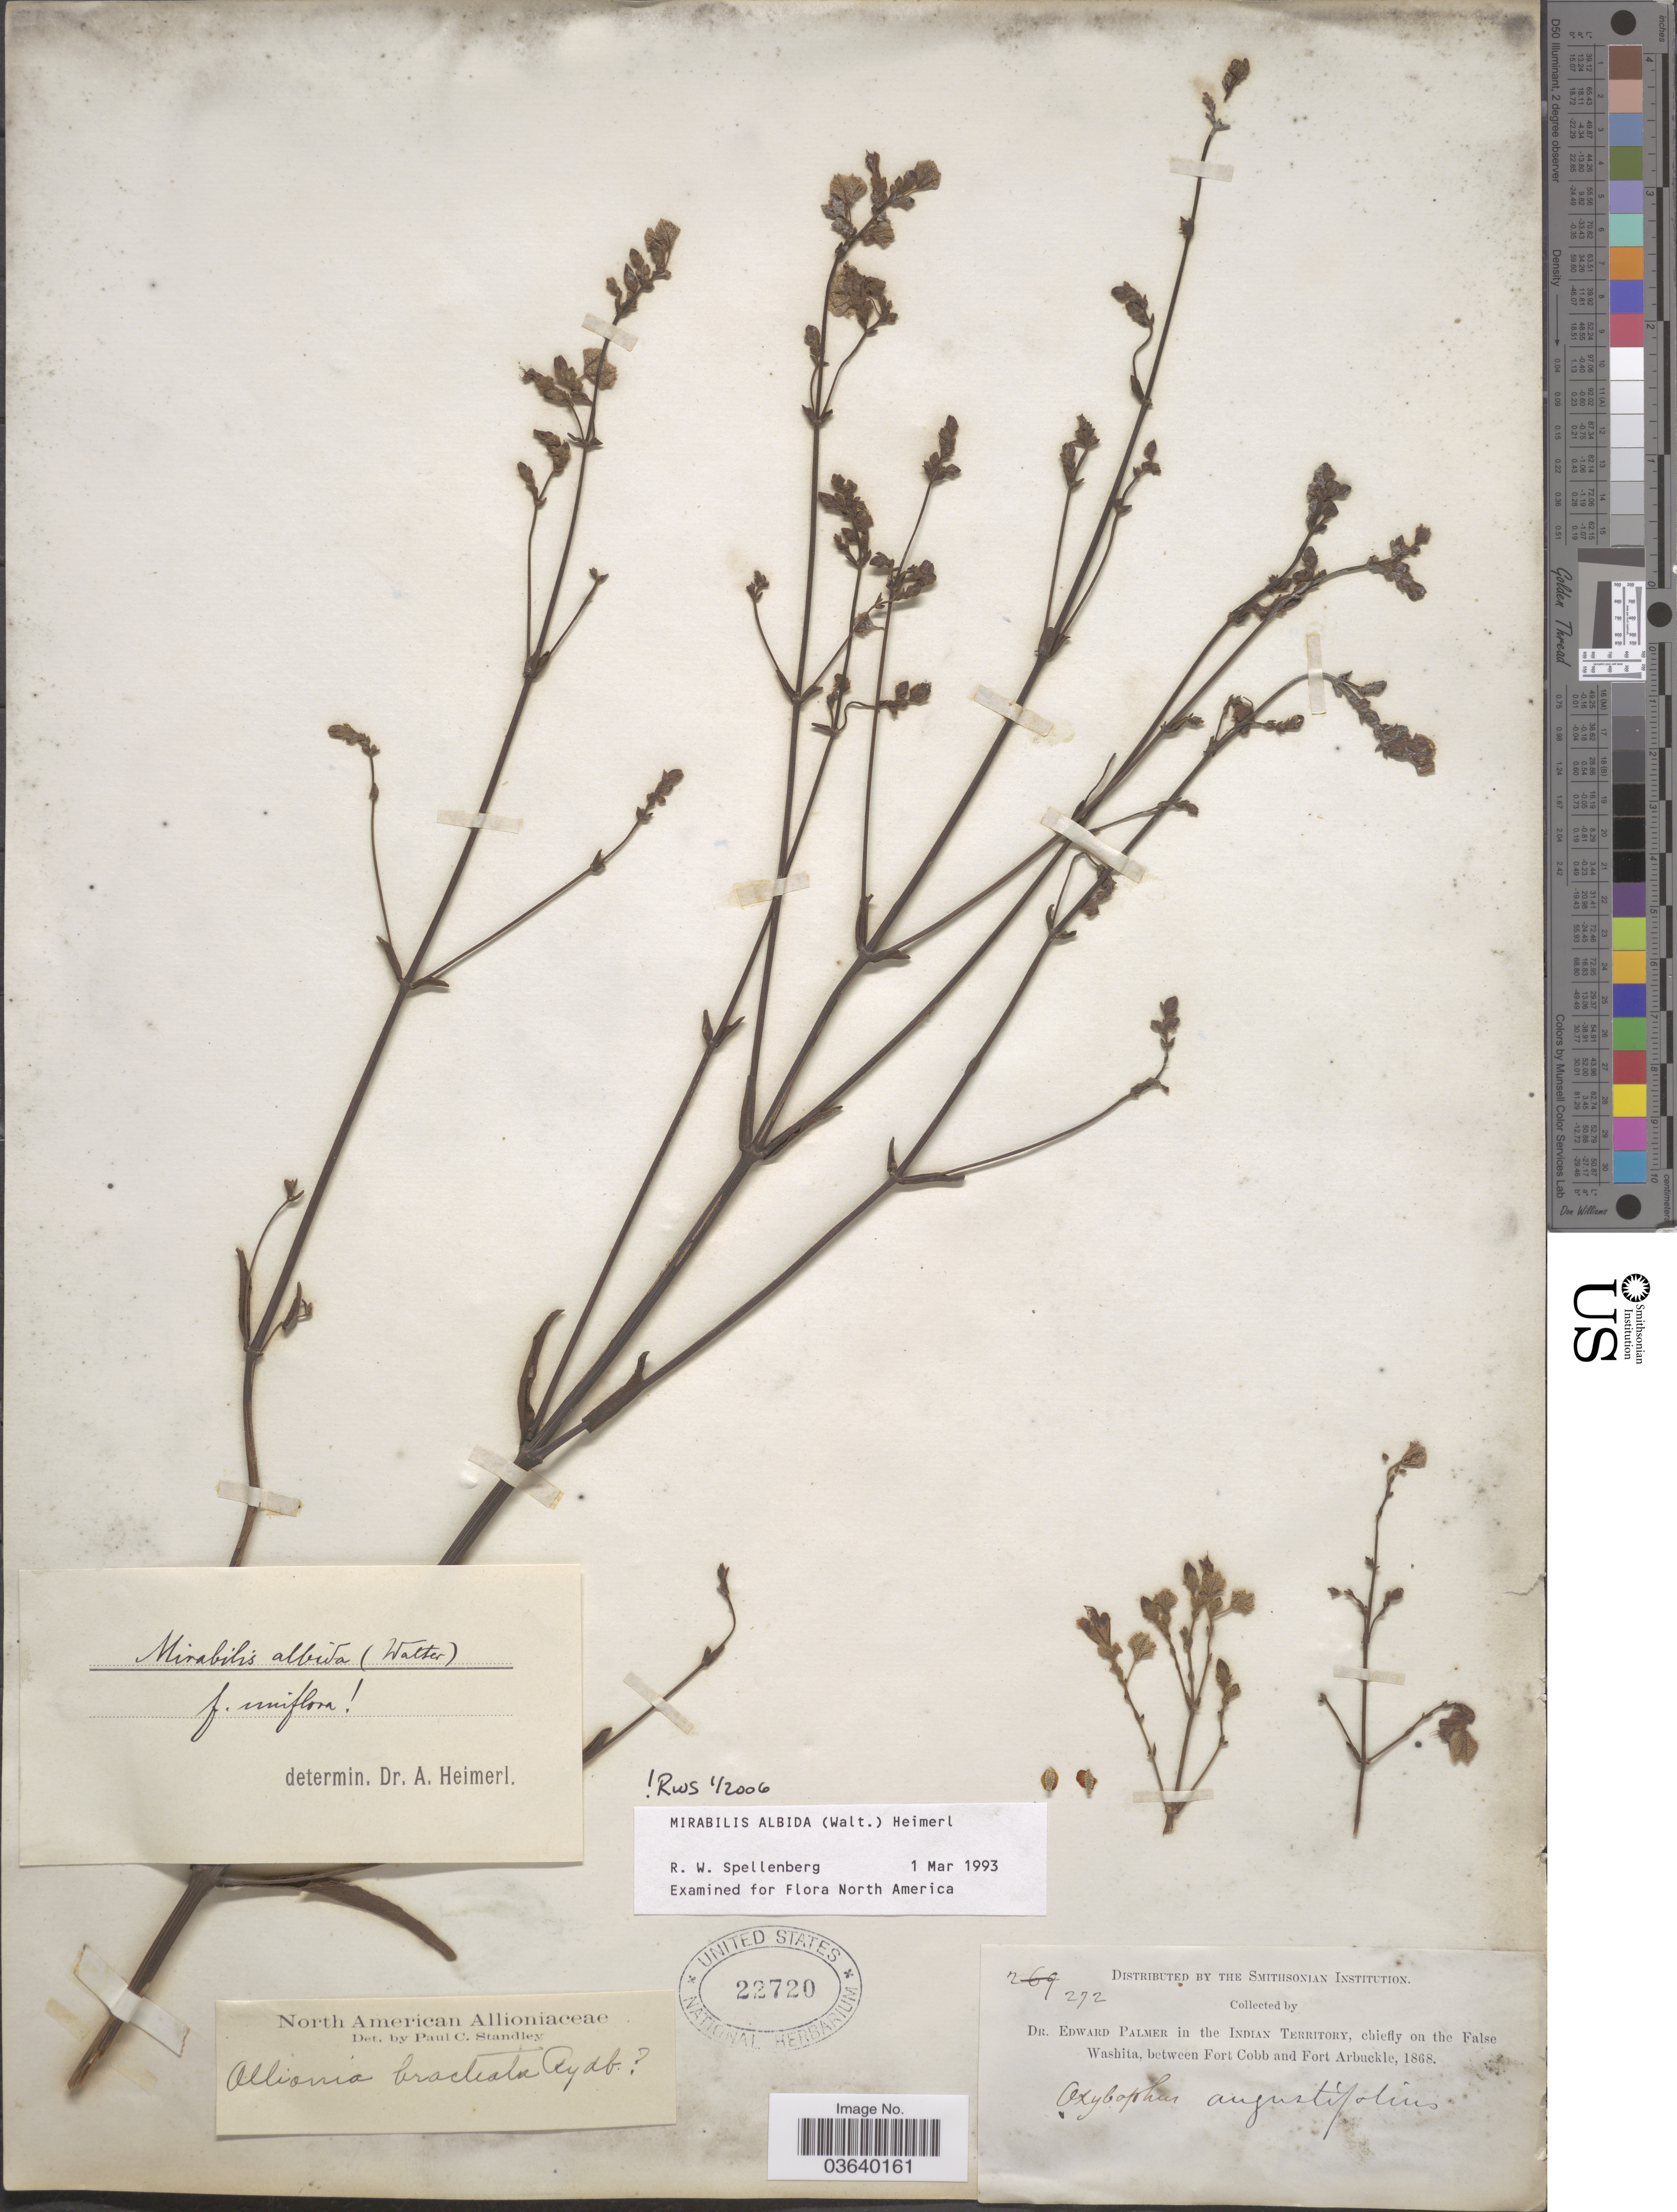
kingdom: Plantae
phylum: Tracheophyta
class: Magnoliopsida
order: Caryophyllales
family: Nyctaginaceae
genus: Mirabilis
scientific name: Mirabilis albida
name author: (Walter) Heimerl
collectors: E. Palmer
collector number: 272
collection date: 1868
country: United States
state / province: Oklahoma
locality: In the Indian Territory, chiefly on the False Washita, between Fort Cobb and Fort Arbuckle.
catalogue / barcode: US 22720